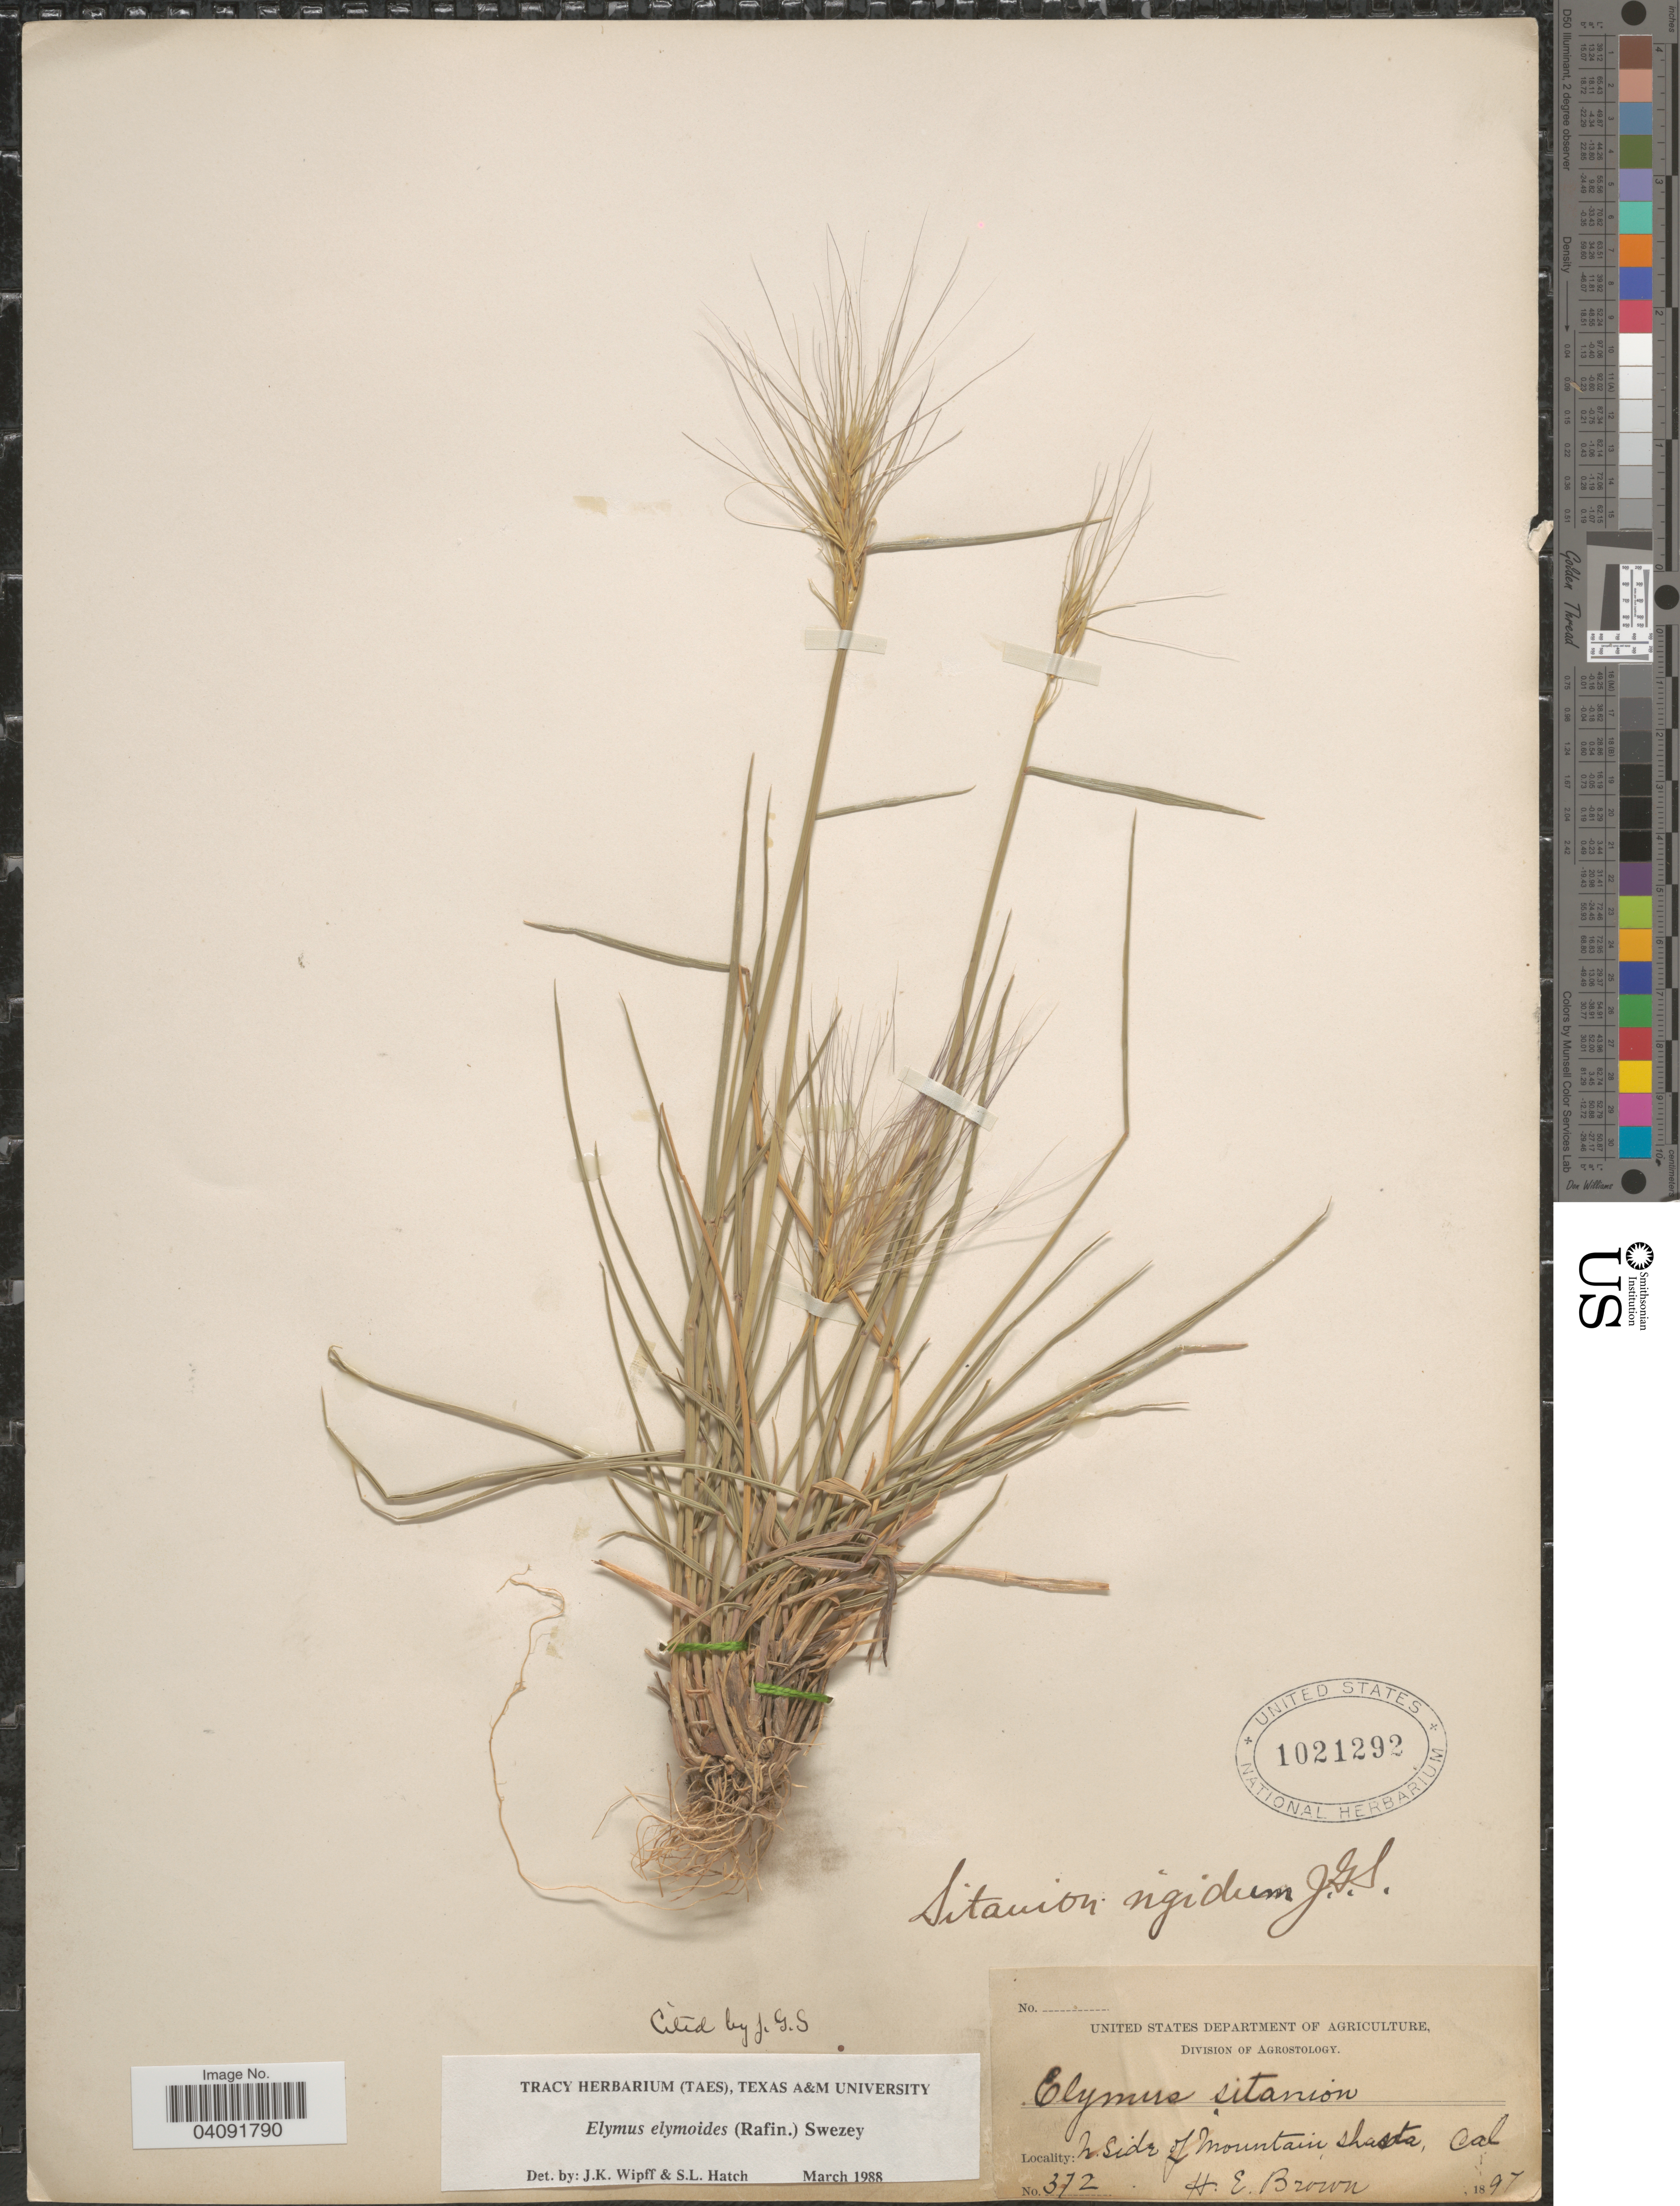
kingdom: Plantae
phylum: Tracheophyta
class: Liliopsida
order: Poales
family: Poaceae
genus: Elymus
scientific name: Elymus elymoides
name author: (Raf.) Swezey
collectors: H. E. Brown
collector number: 372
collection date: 1897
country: United States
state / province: California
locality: N. Side of Mountain Shasta.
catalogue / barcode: US 1021292